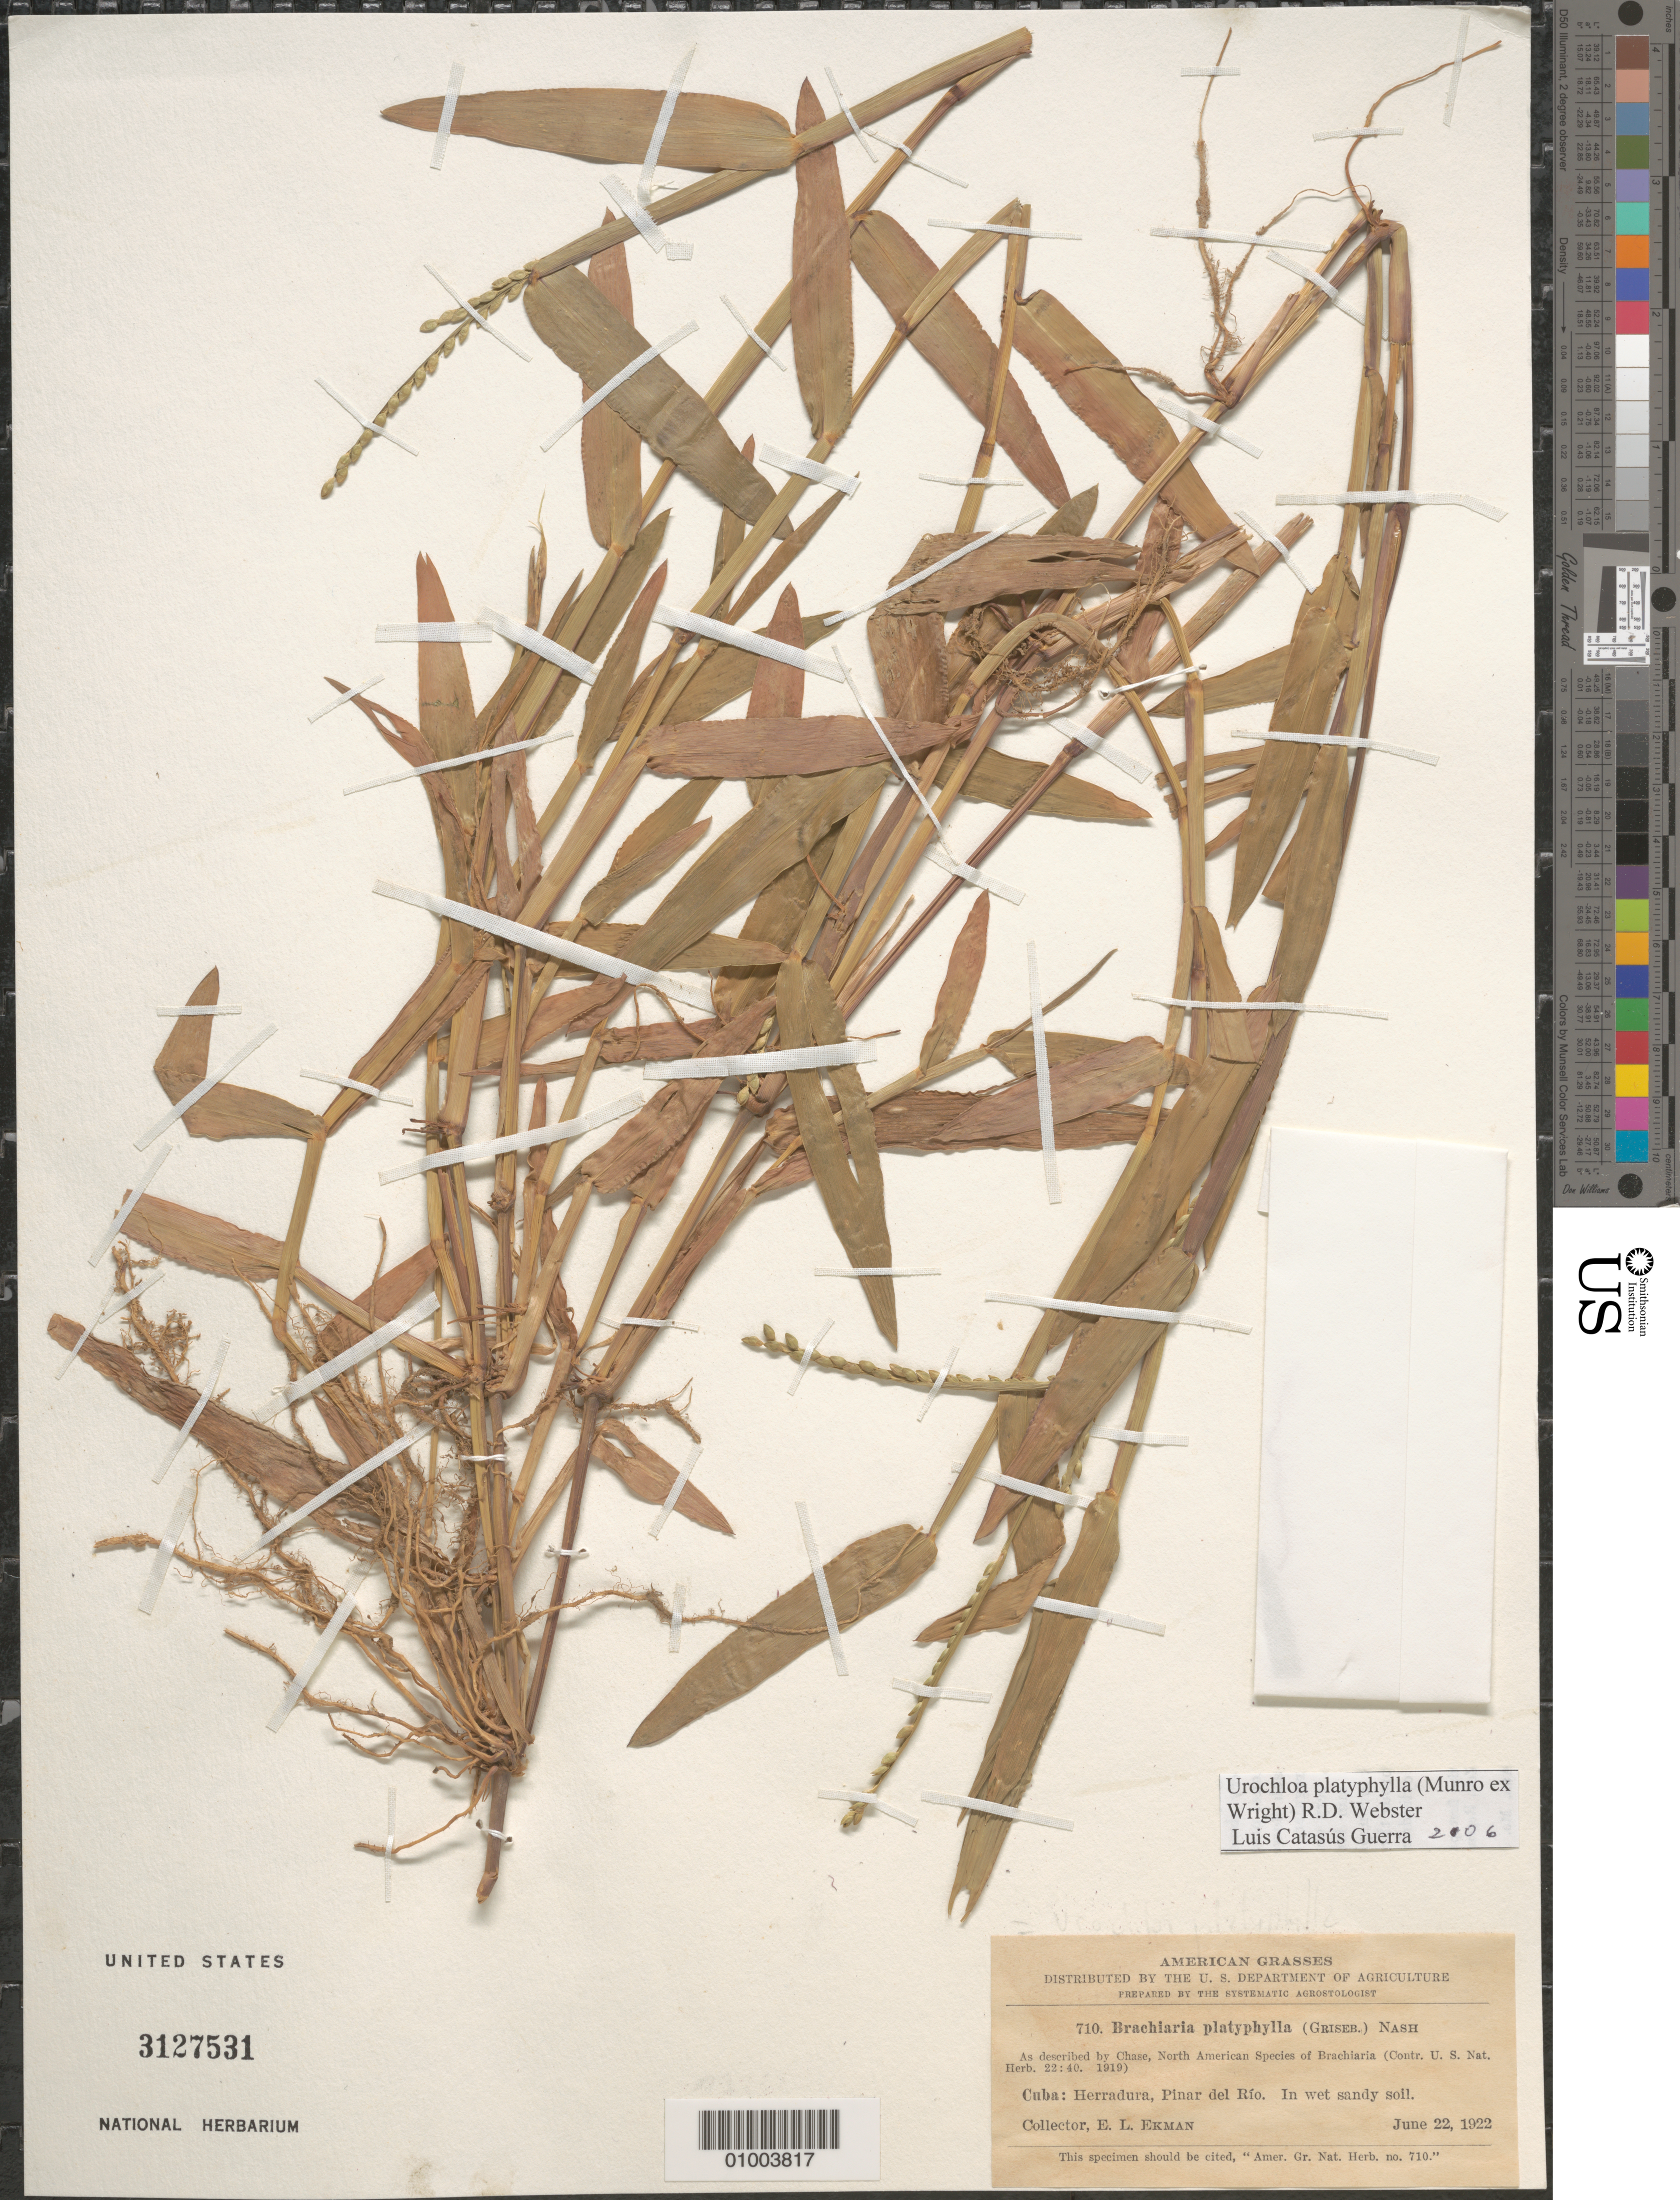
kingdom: Plantae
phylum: Tracheophyta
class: Liliopsida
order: Poales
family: Poaceae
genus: Urochloa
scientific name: Urochloa platyphylla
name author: (Munro ex C. Wright) R.D. Webster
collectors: E. L. Ekman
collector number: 710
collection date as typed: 22 Jun 1922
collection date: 1922-06-22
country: Cuba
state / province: Pinar del Rio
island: Cuba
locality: In wet sandy soil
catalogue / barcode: US 3127531